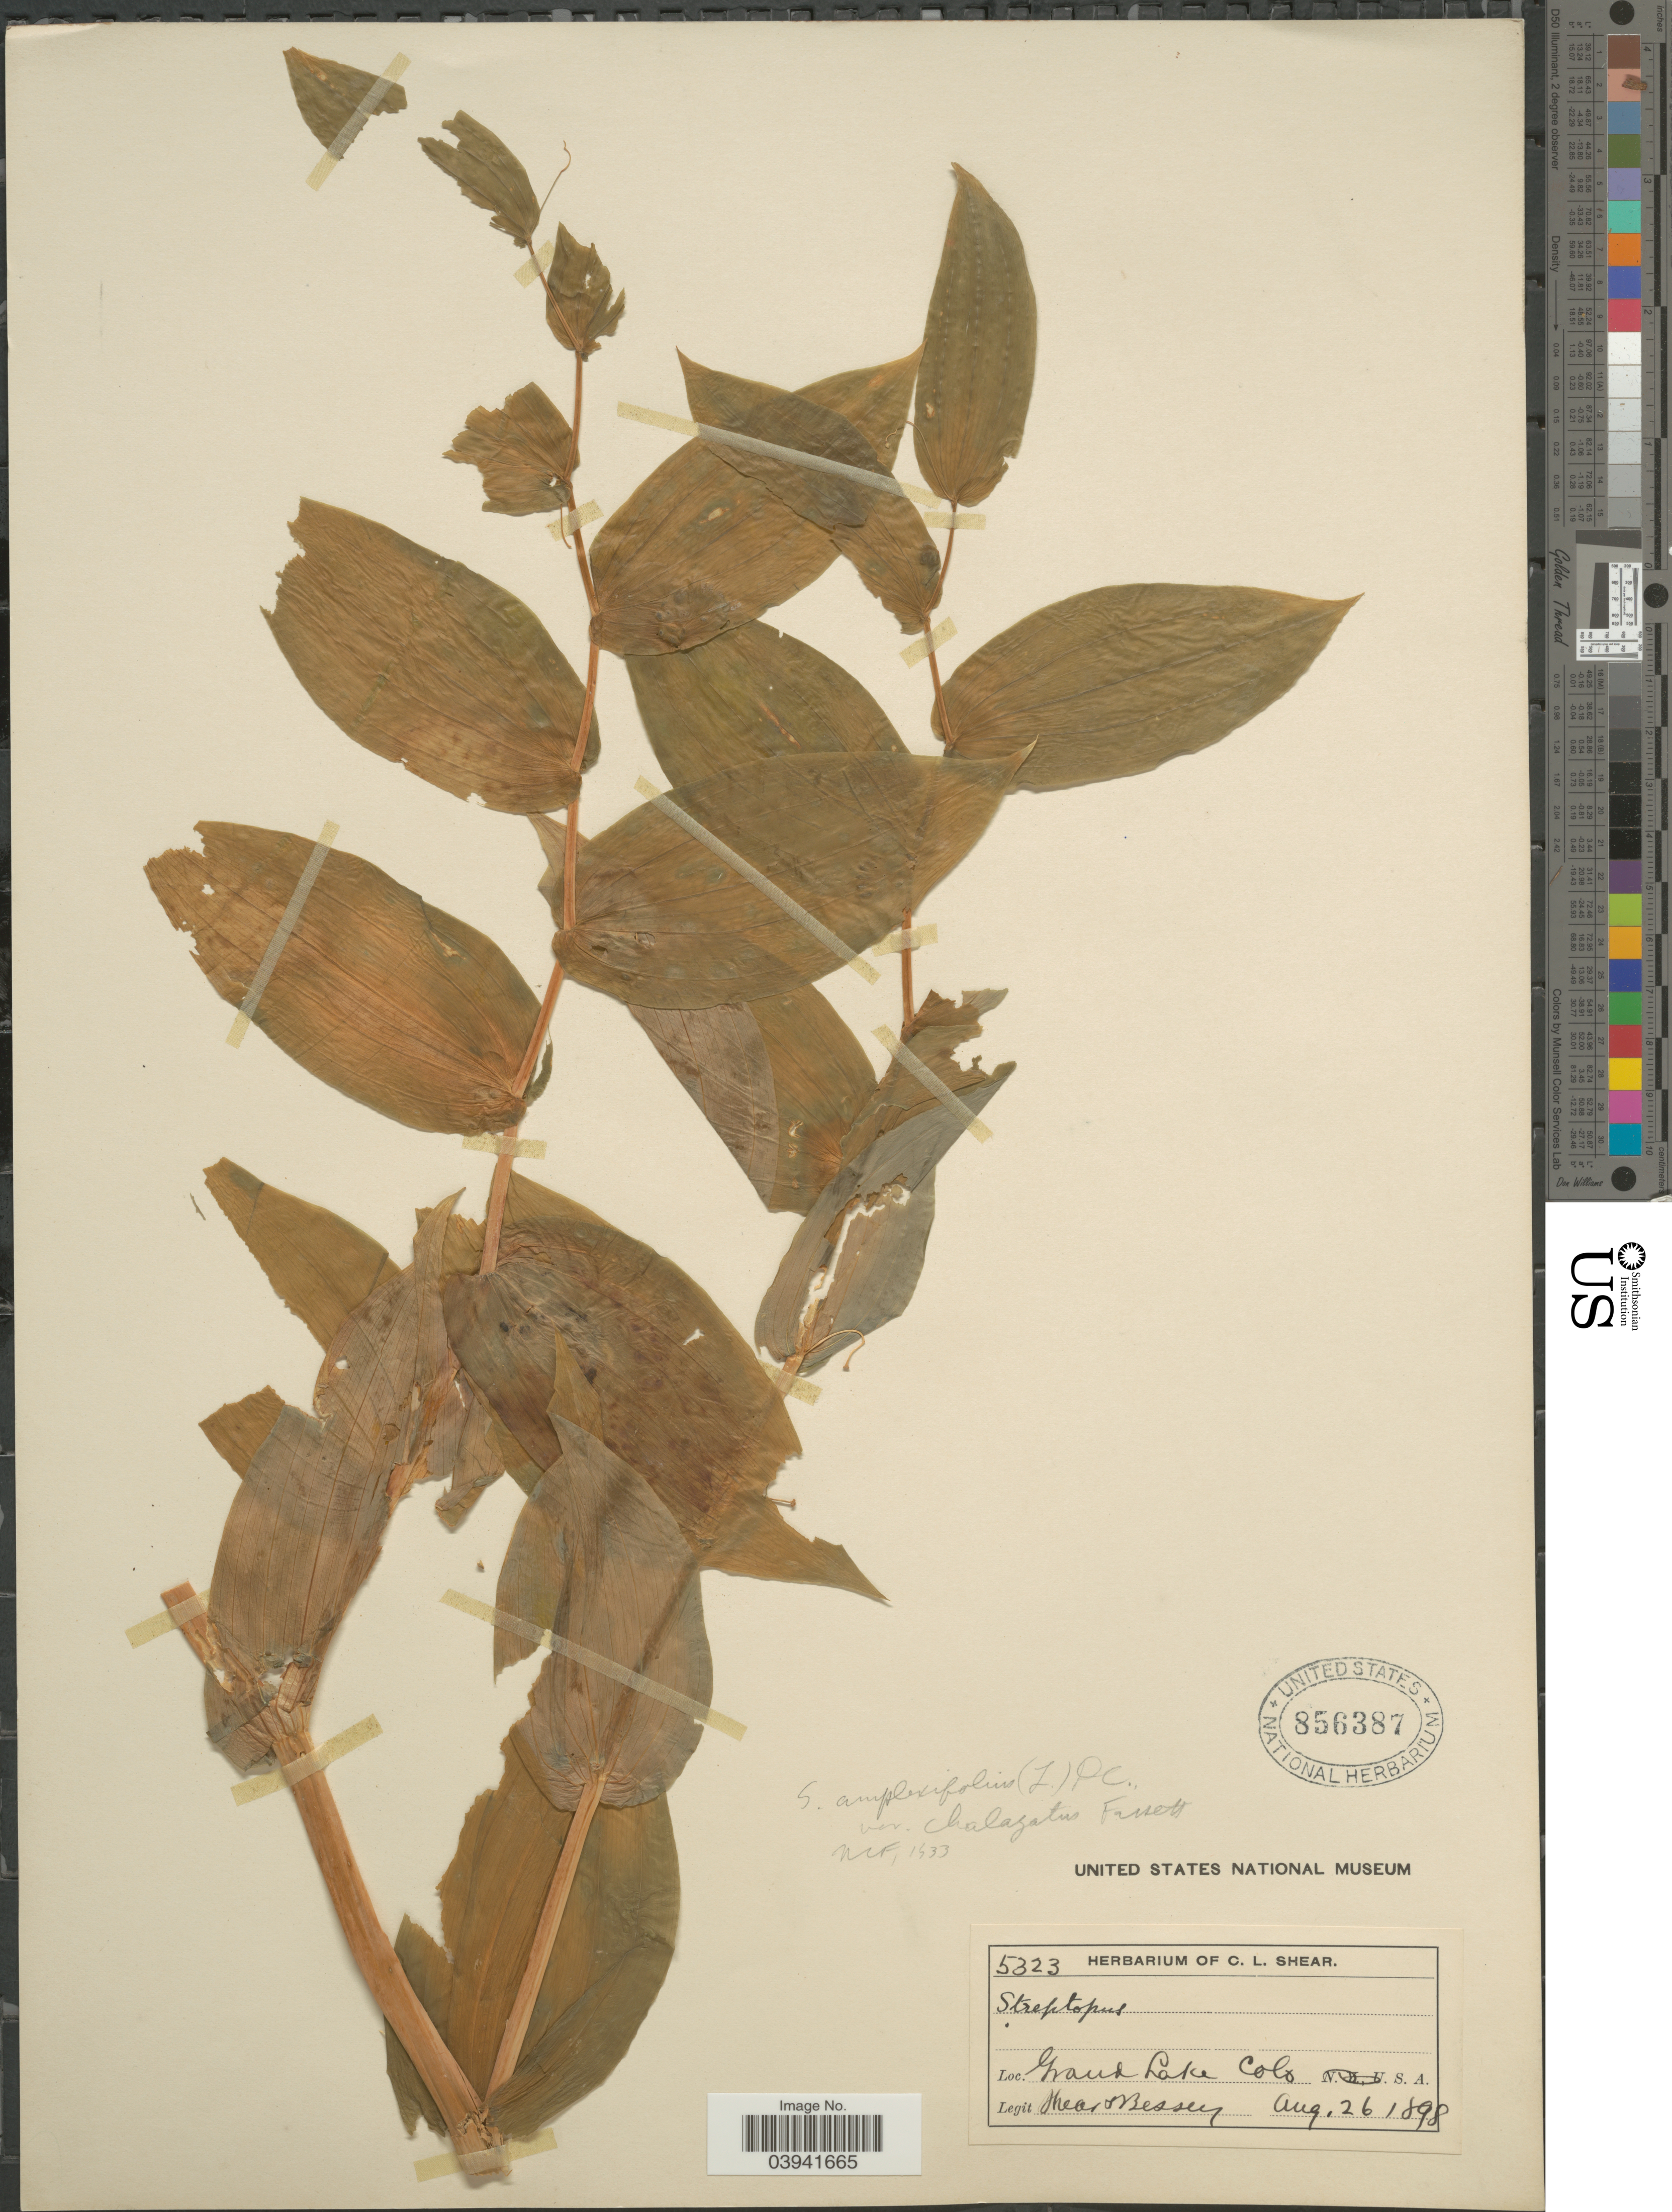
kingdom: Plantae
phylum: Tracheophyta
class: Liliopsida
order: Liliales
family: Liliaceae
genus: Streptopus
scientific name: Streptopus amplexifolius var. chalazatus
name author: Fassett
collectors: C. L. Shear & -. Bessey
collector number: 5323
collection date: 1898-08-26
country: United States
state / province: Colorado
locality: Grand Lake.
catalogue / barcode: US 856387